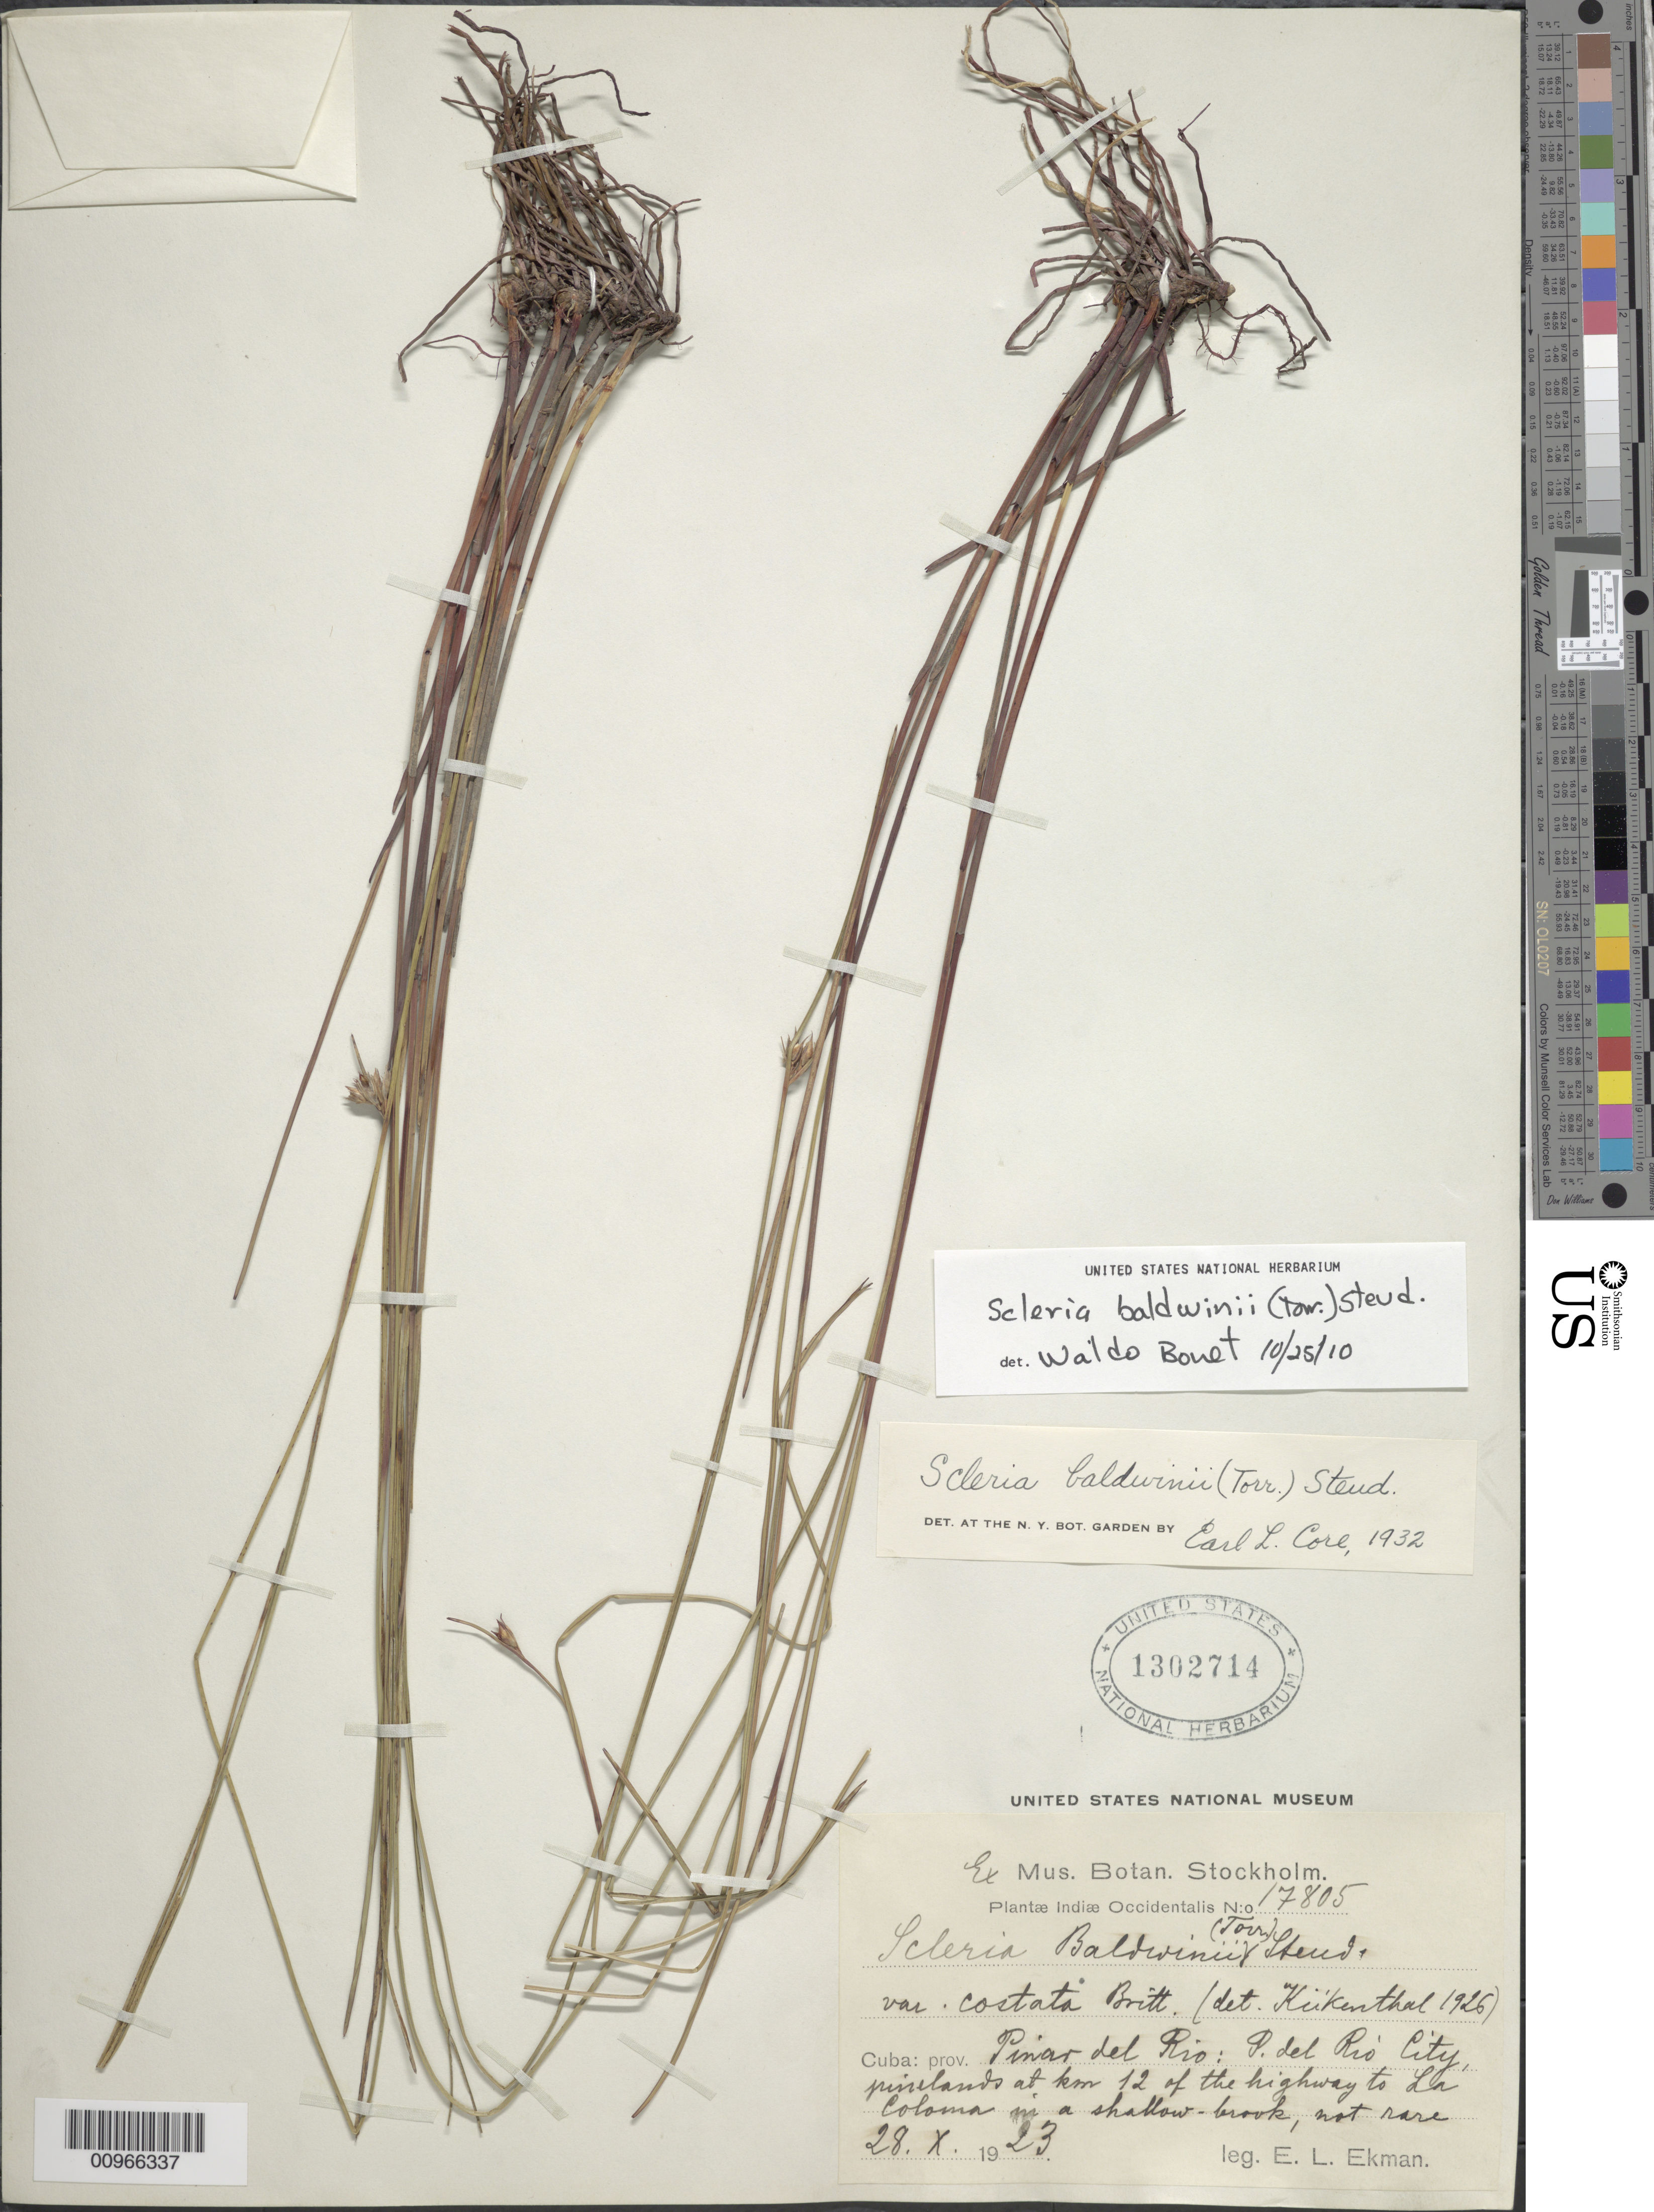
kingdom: Plantae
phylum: Tracheophyta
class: Liliopsida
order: Poales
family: Cyperaceae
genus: Scleria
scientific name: Scleria baldwinii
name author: (Torr.) Steud.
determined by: Core, E. L.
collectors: E. L. Ekman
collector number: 17805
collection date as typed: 28 Oct 1923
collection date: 1923-10-28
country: Cuba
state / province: Pinar del Rio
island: Cuba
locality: Pinar del Rio City, pinelands at Km 12 of the highway to La Coloma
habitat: In a shallow brook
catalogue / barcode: US 1302714